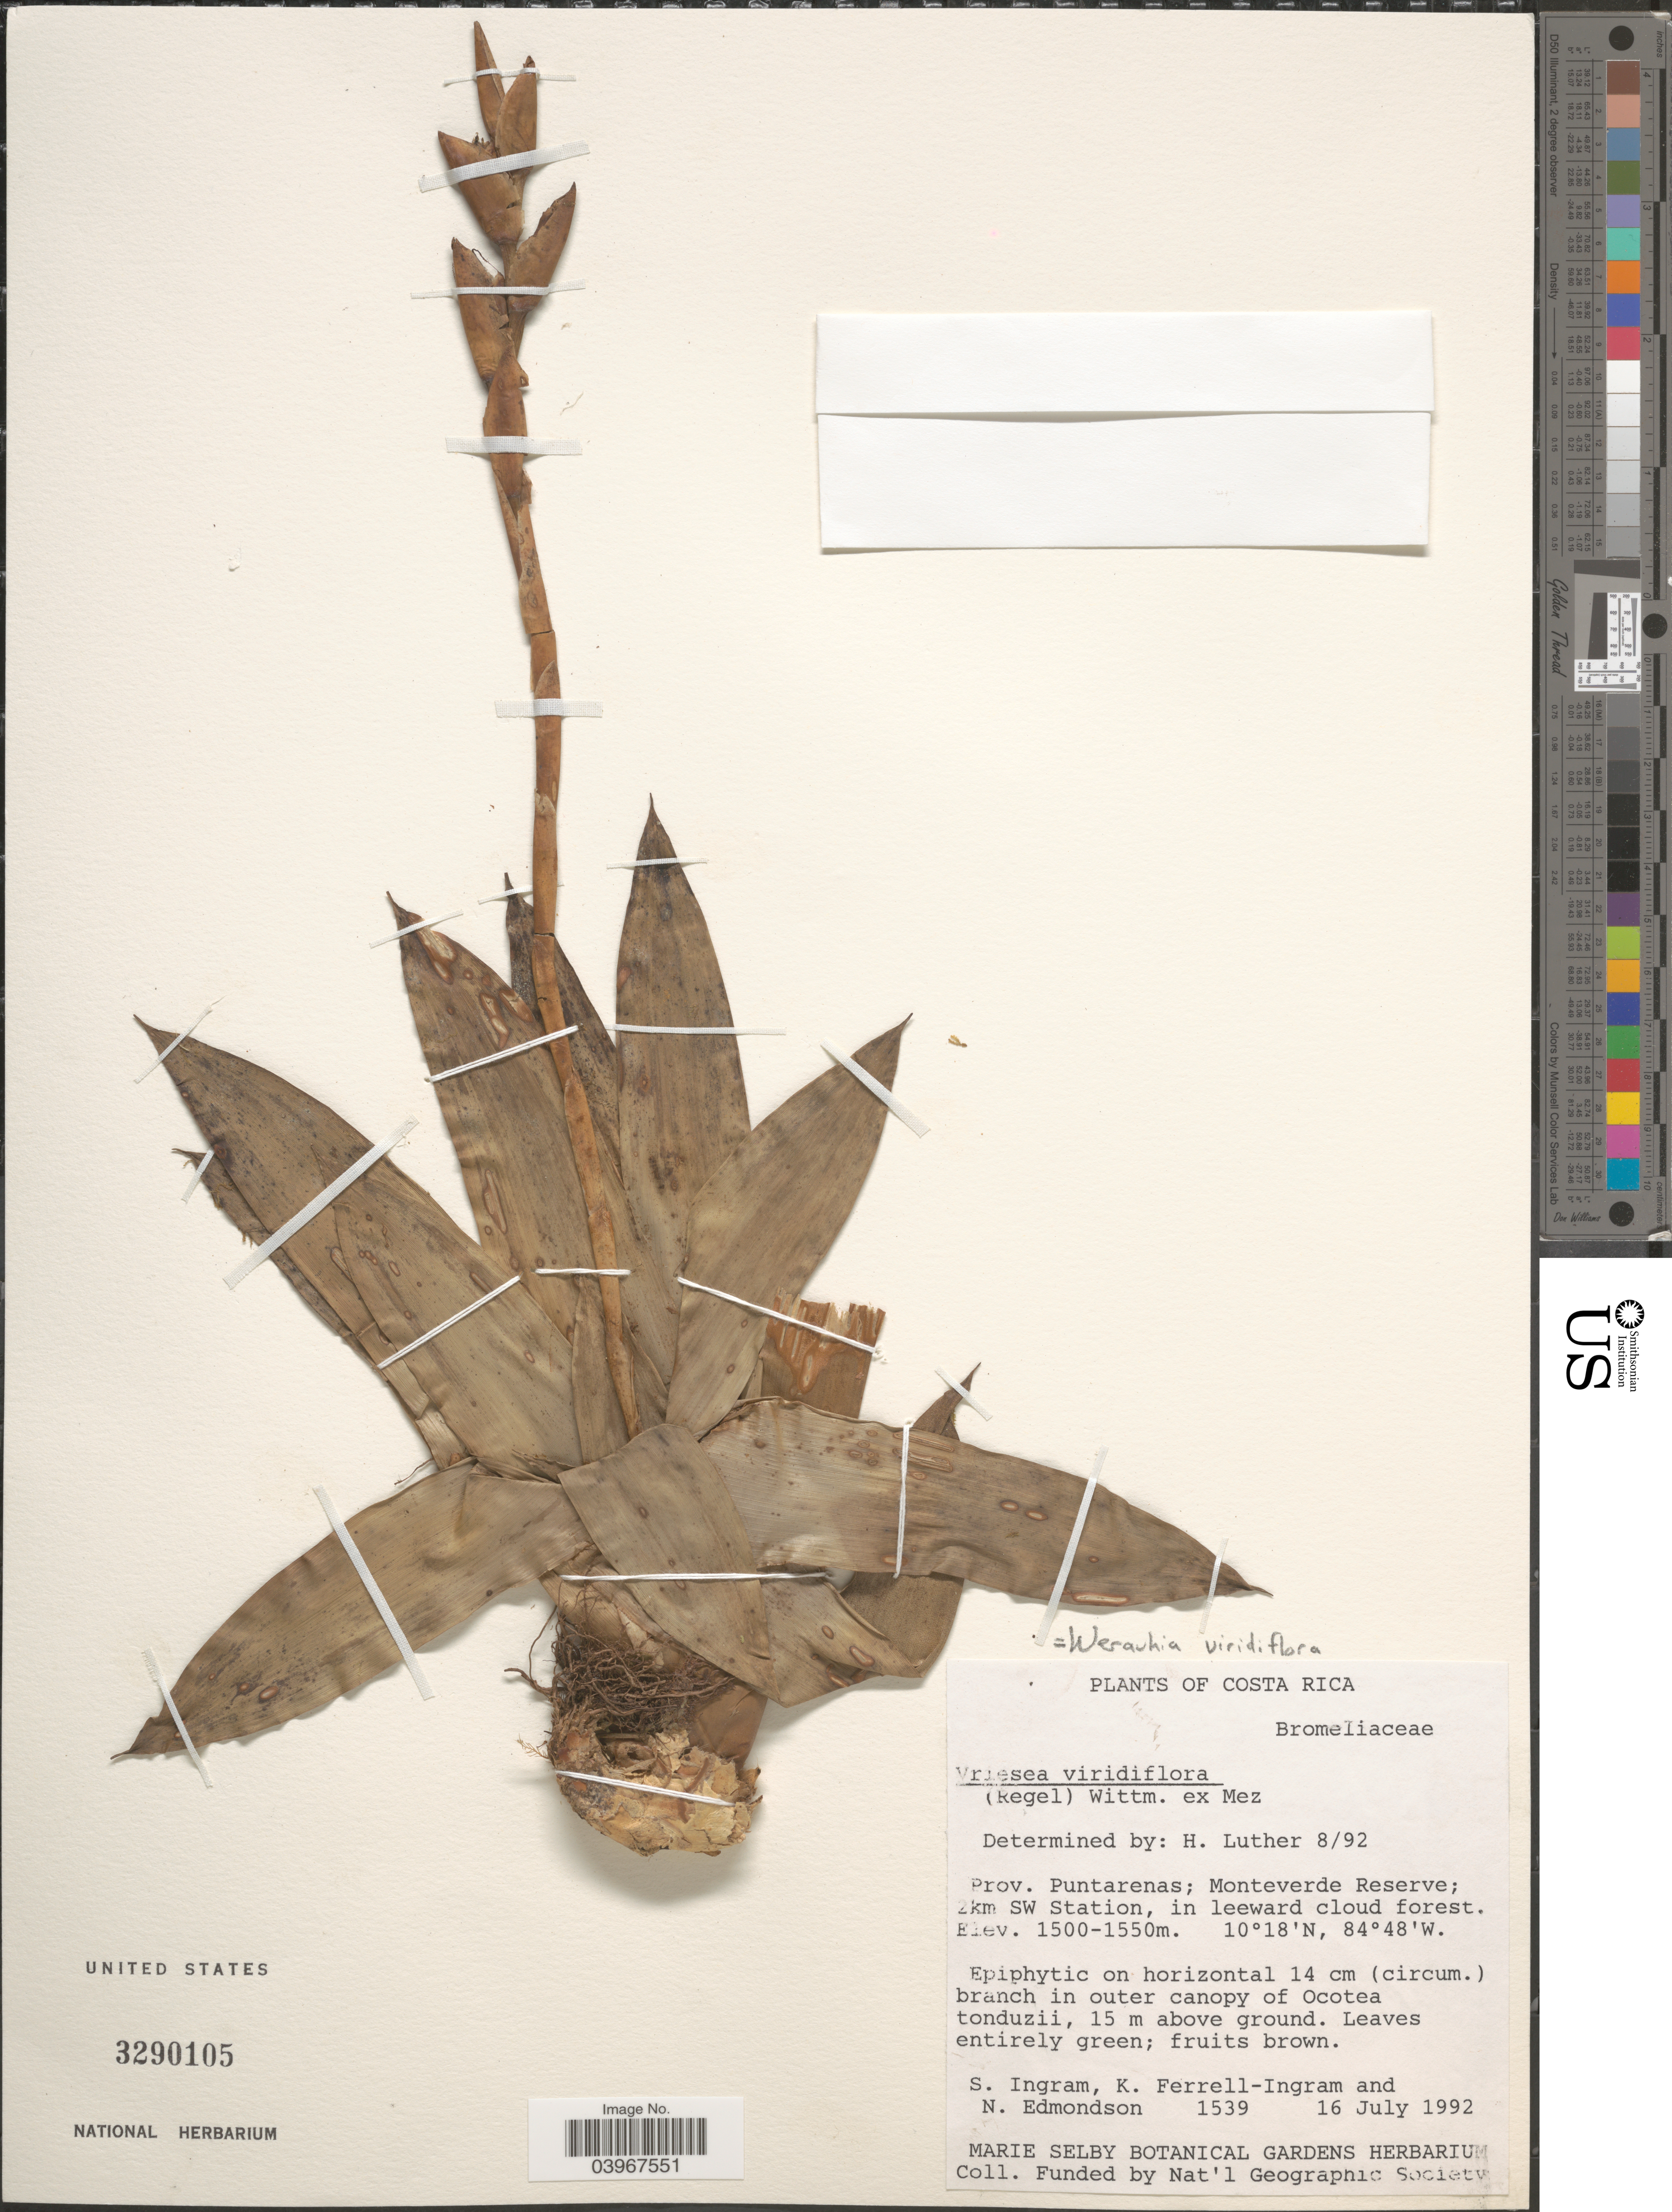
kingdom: Plantae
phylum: Tracheophyta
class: Liliopsida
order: Poales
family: Bromeliaceae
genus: Werauhia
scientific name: Werauhia viridiflora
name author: (Regel) J.R. Grant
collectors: S. Ingram, K. Ferrell-Ingram & N. Edmondson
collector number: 1539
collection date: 1992-07-16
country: Costa Rica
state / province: Puntarenas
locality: Monteverde Reserve; 2km SW Station, in leeward cloud forest.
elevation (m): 1500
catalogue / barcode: US 3290105